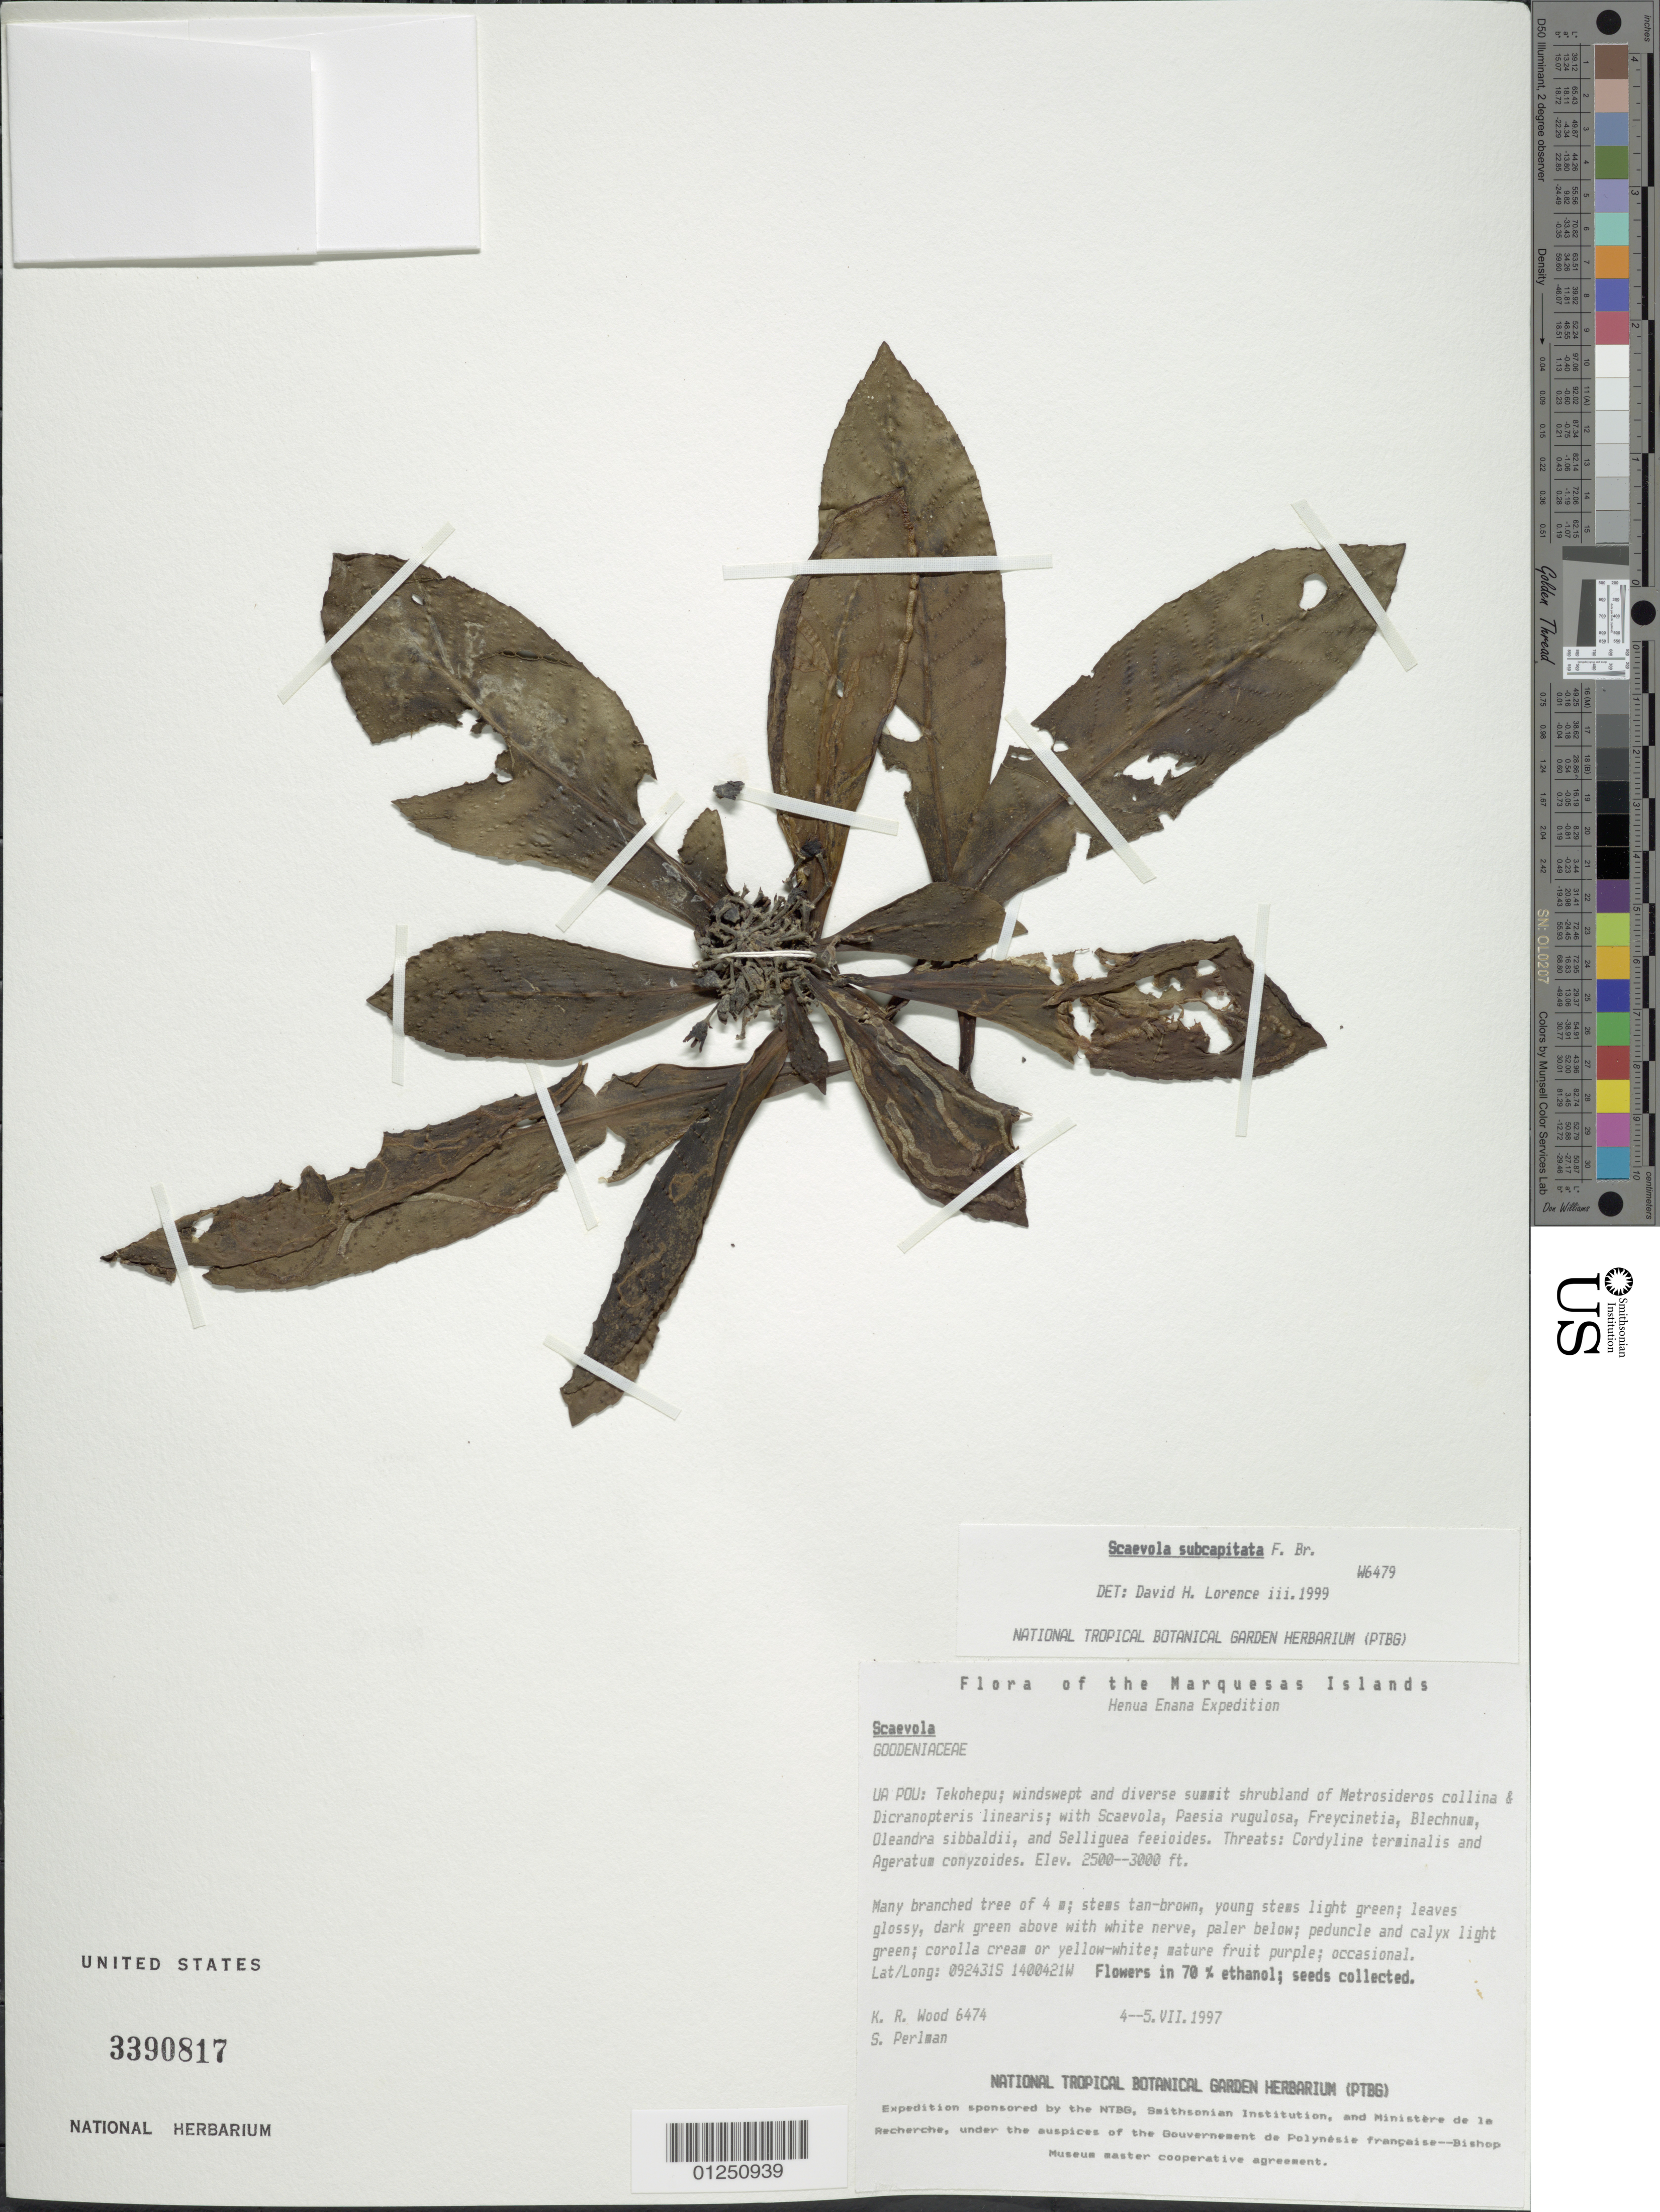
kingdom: Plantae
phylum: Tracheophyta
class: Magnoliopsida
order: Asterales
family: Goodeniaceae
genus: Scaevola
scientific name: Scaevola subcapitata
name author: F. Br.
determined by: Lorence, David H., (PTBG), National Tropical Botanical Garden (UNITED STATES)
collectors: K. R. Wood & S. P. Perlman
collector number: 6474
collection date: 1997-07-04/1997-07-05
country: French Polynesia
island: Ua Pou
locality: Tekohepu, summit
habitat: Shrubland of Metrosideros collina-Dicranopteris linearis; windswept and diverse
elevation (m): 762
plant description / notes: Cordyline terminalis, Ageratum conyzoides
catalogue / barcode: US 3390817